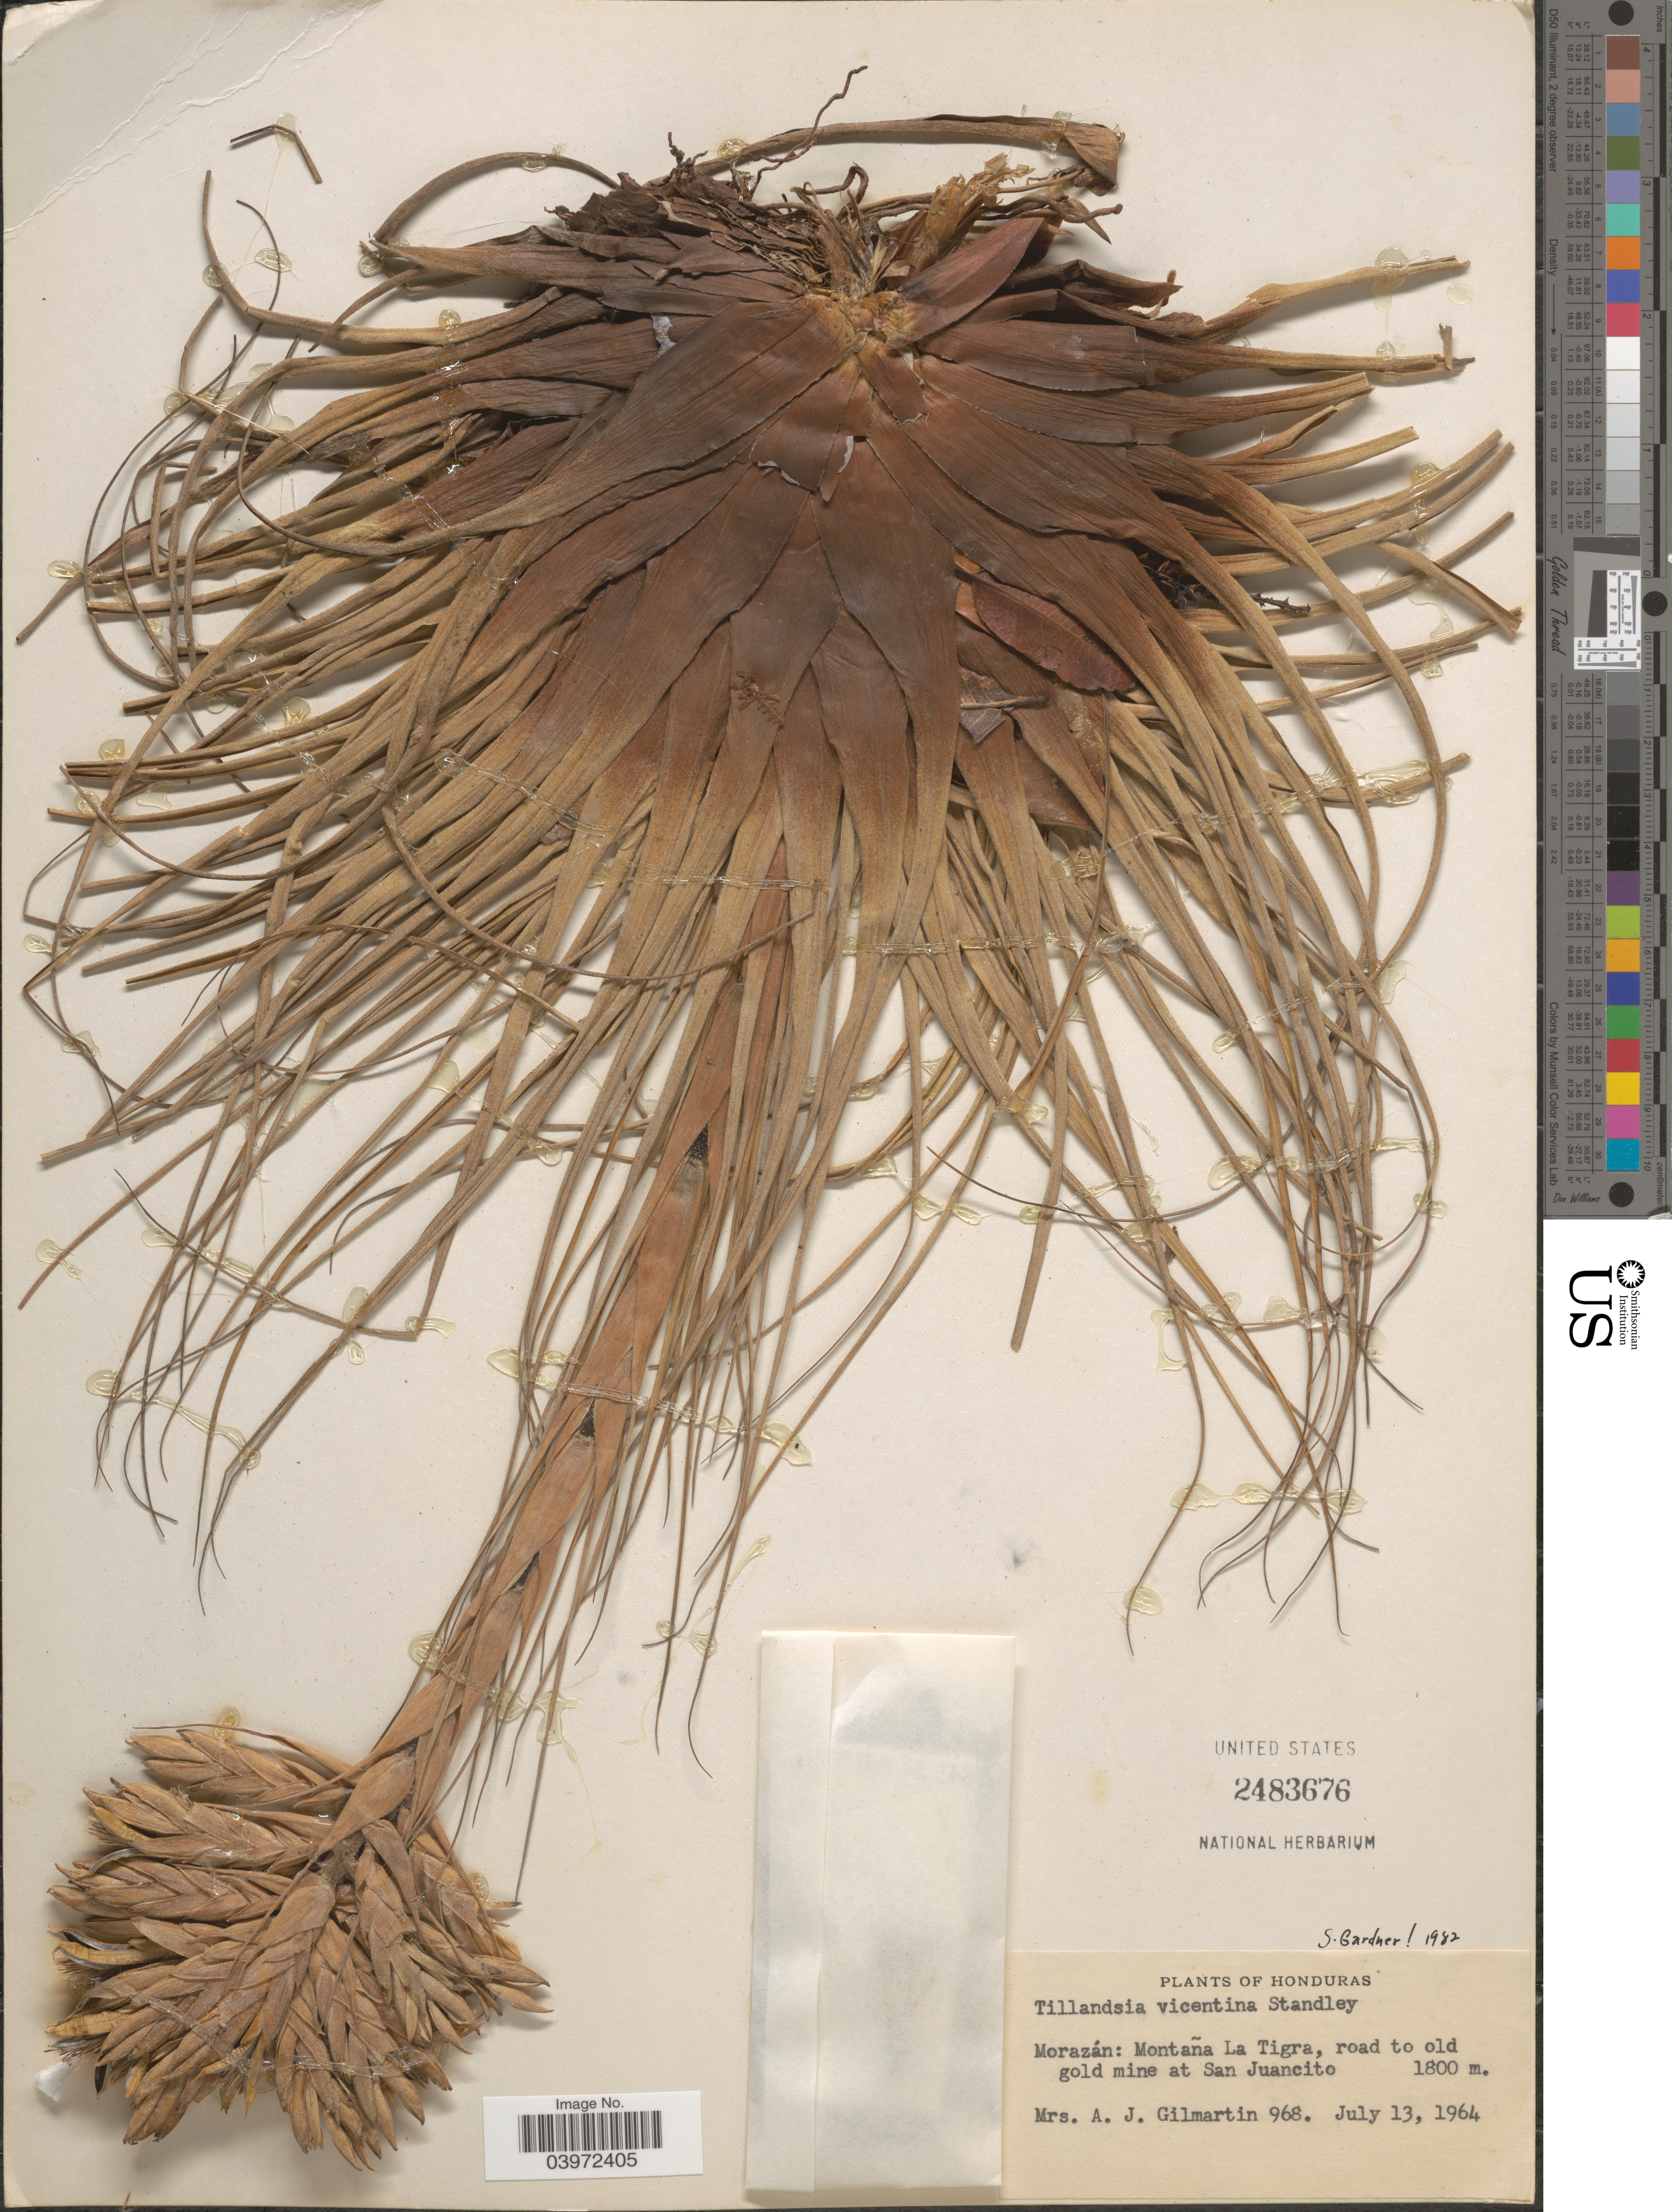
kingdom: Plantae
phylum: Tracheophyta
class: Liliopsida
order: Poales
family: Bromeliaceae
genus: Tillandsia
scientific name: Tillandsia vicentina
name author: Standl.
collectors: A. J. Gilmartin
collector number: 968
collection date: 1964-07-13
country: Honduras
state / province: Fco. Morazán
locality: Morazán: Montaña La Tigra, road to old gold mine at San Juancito.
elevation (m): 1800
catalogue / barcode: US 2483676